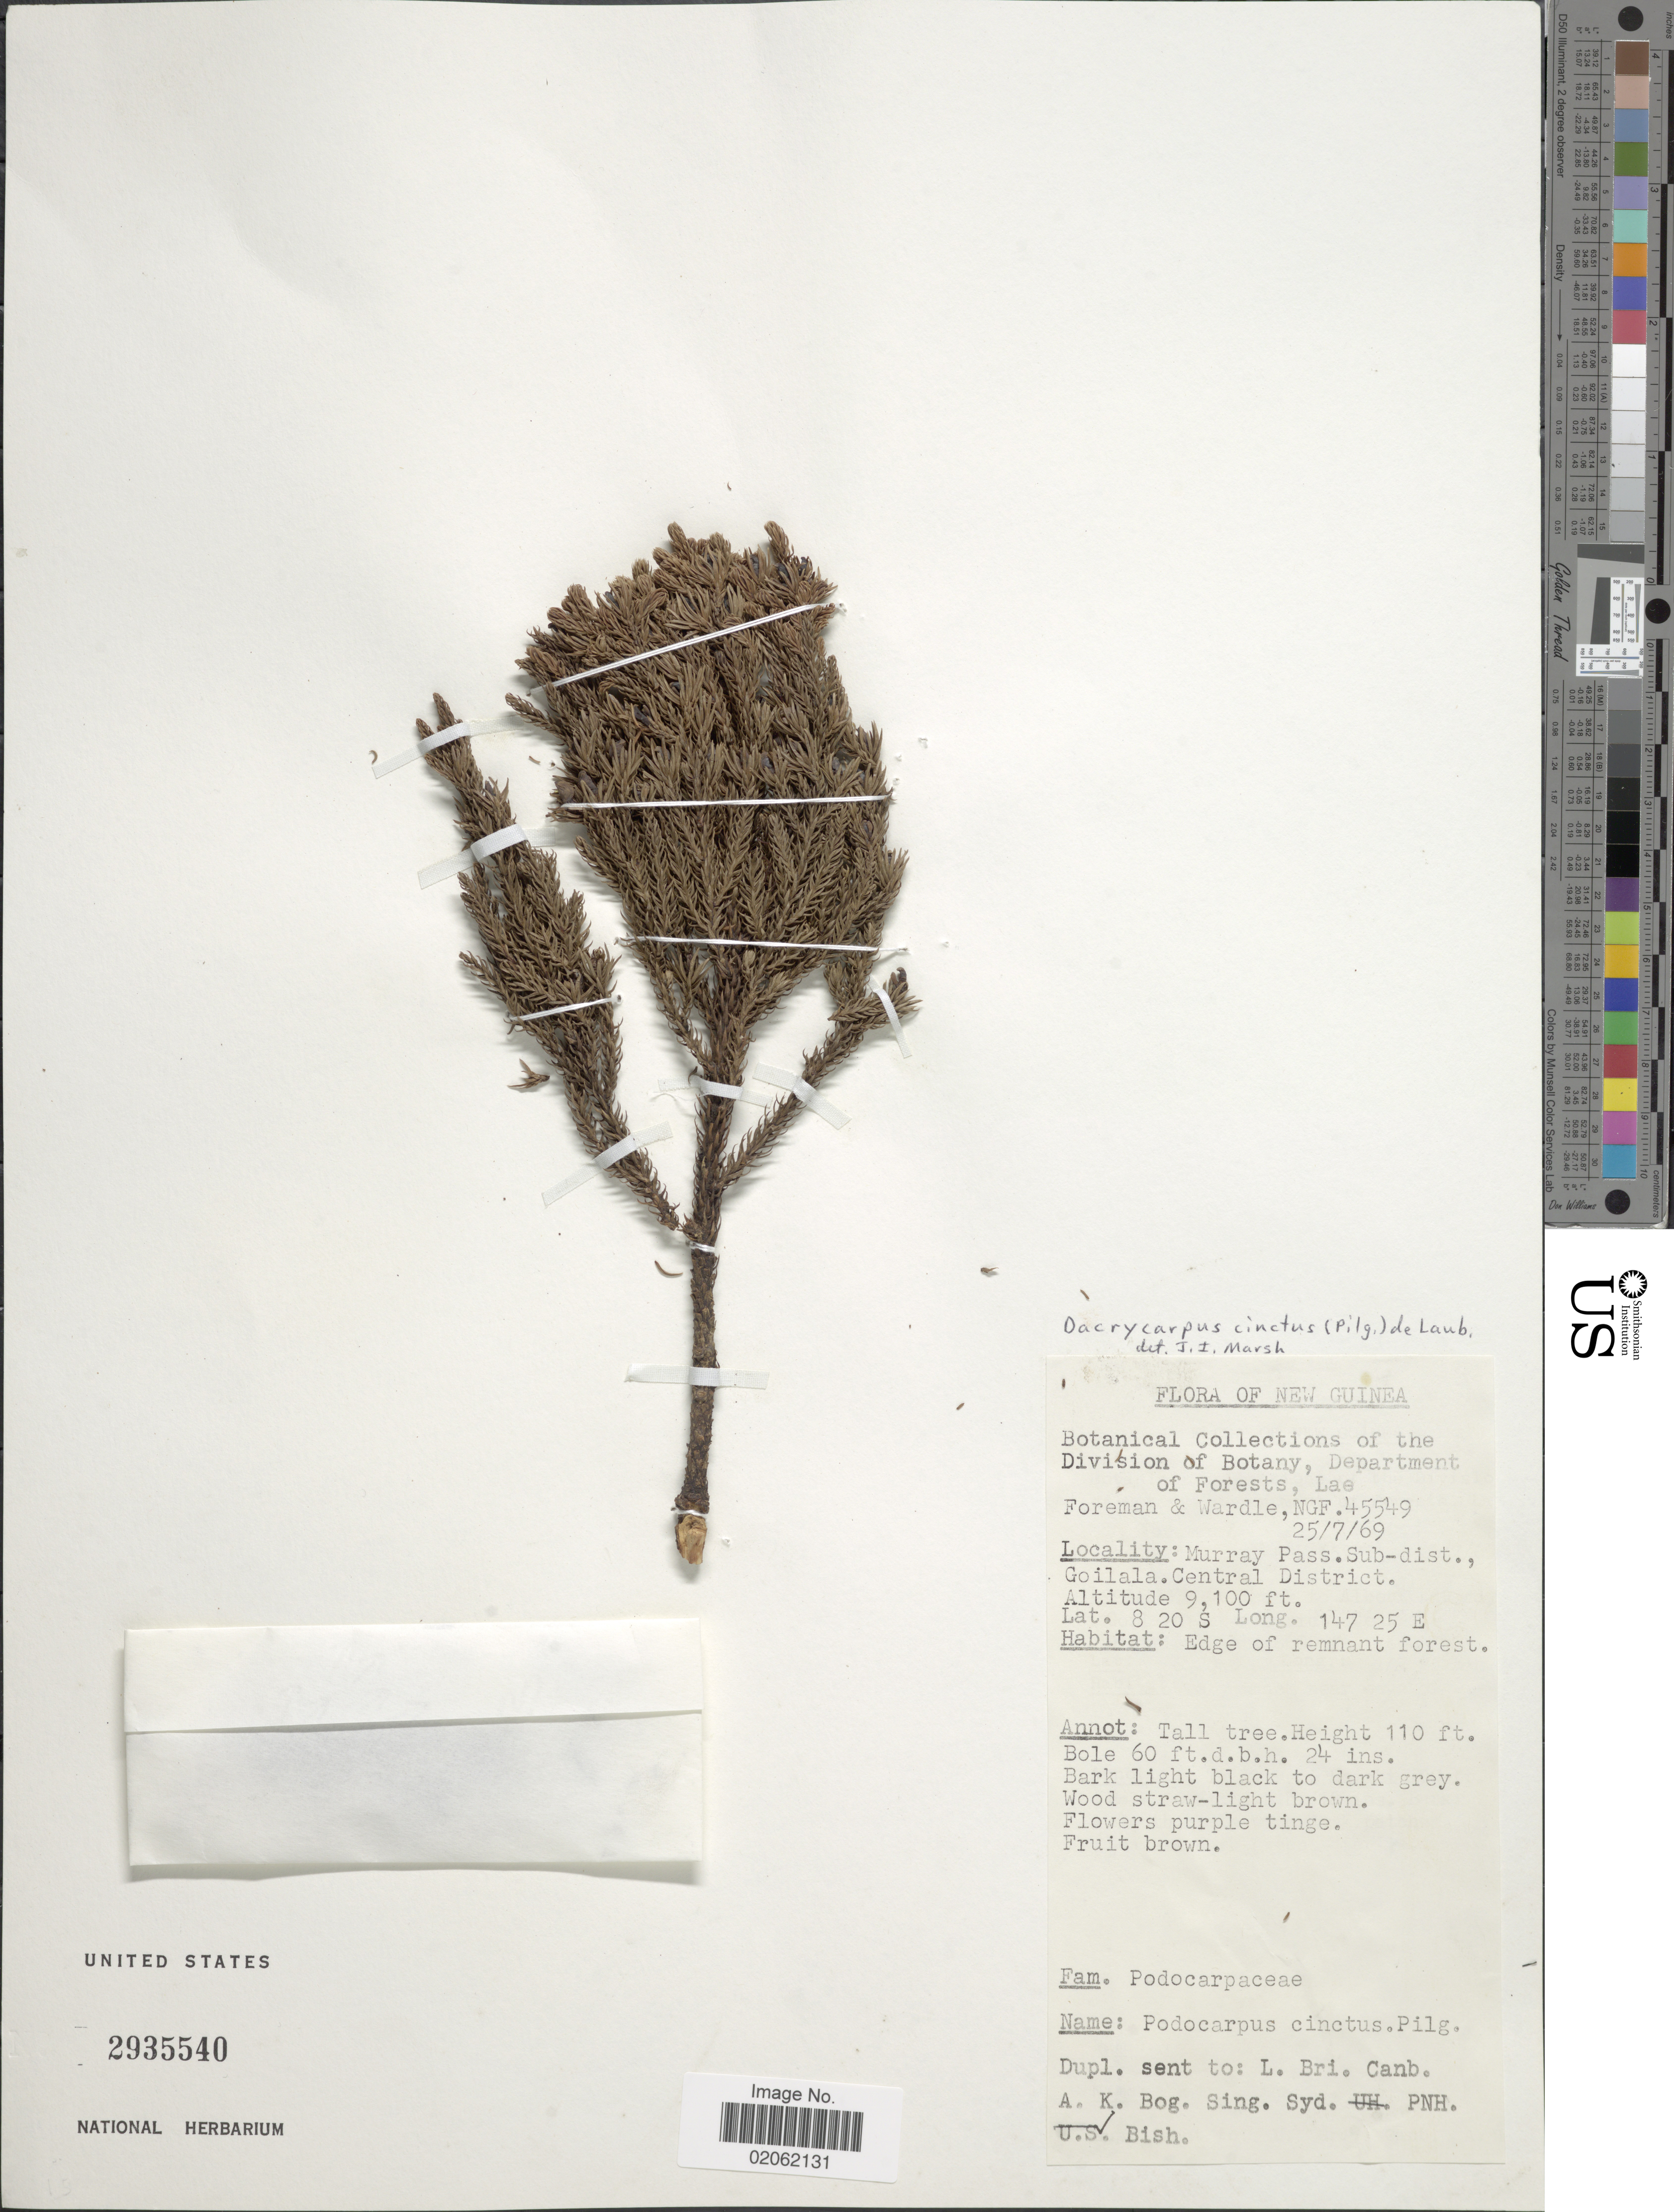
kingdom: Plantae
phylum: Tracheophyta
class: Pinopsida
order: Pinales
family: Podocarpaceae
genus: Dacrycarpus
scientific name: Dacrycarpus cinctus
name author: (Pilg.) de Laub.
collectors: -. Forman & Wardle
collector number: NGF 45549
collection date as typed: Transcribed d/m/y: 25/7/69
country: Papua New Guinea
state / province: Central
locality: New Guinea, Murray Pass. Sub-dist., Goilala. central District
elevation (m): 2774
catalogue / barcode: US 2935540